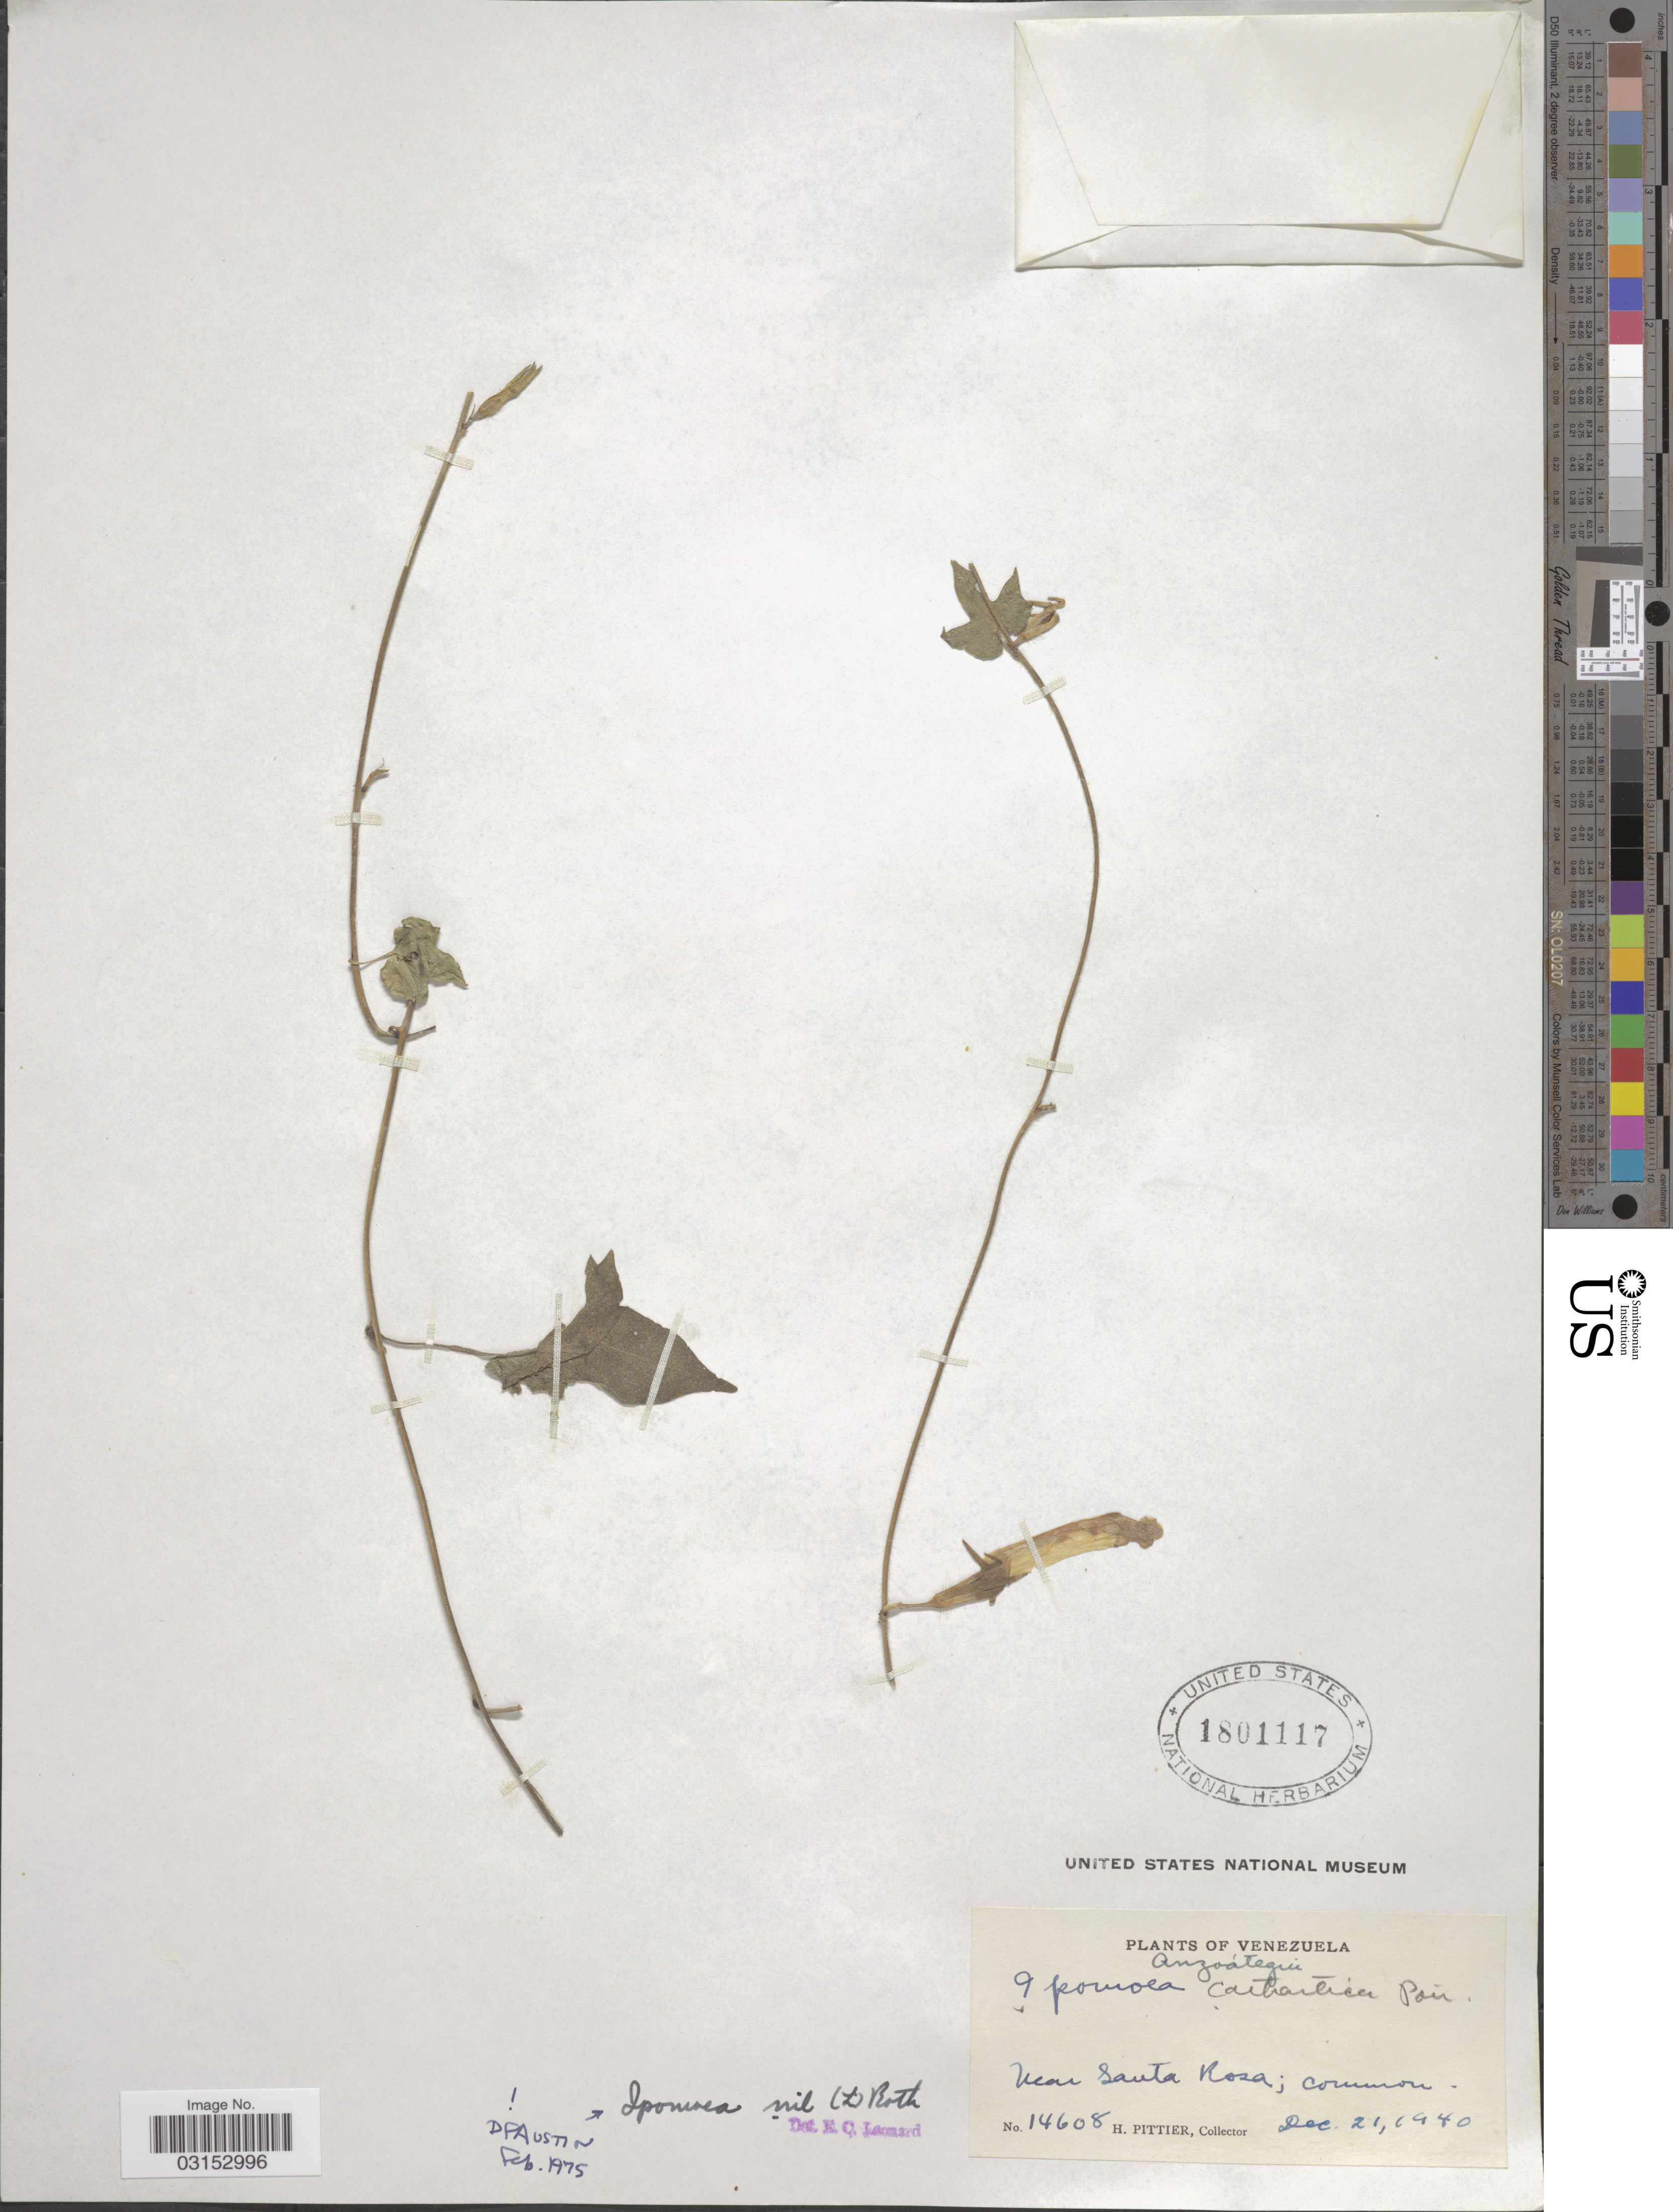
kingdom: Plantae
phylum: Tracheophyta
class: Magnoliopsida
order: Solanales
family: Convolvulaceae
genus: Ipomoea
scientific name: Ipomoea nil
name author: (L.) Roth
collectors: H. F. Pittier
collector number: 14608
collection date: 1940-12-21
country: Venezuela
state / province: Anzoategui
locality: Near Santa Rosa.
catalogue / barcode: US 1801117